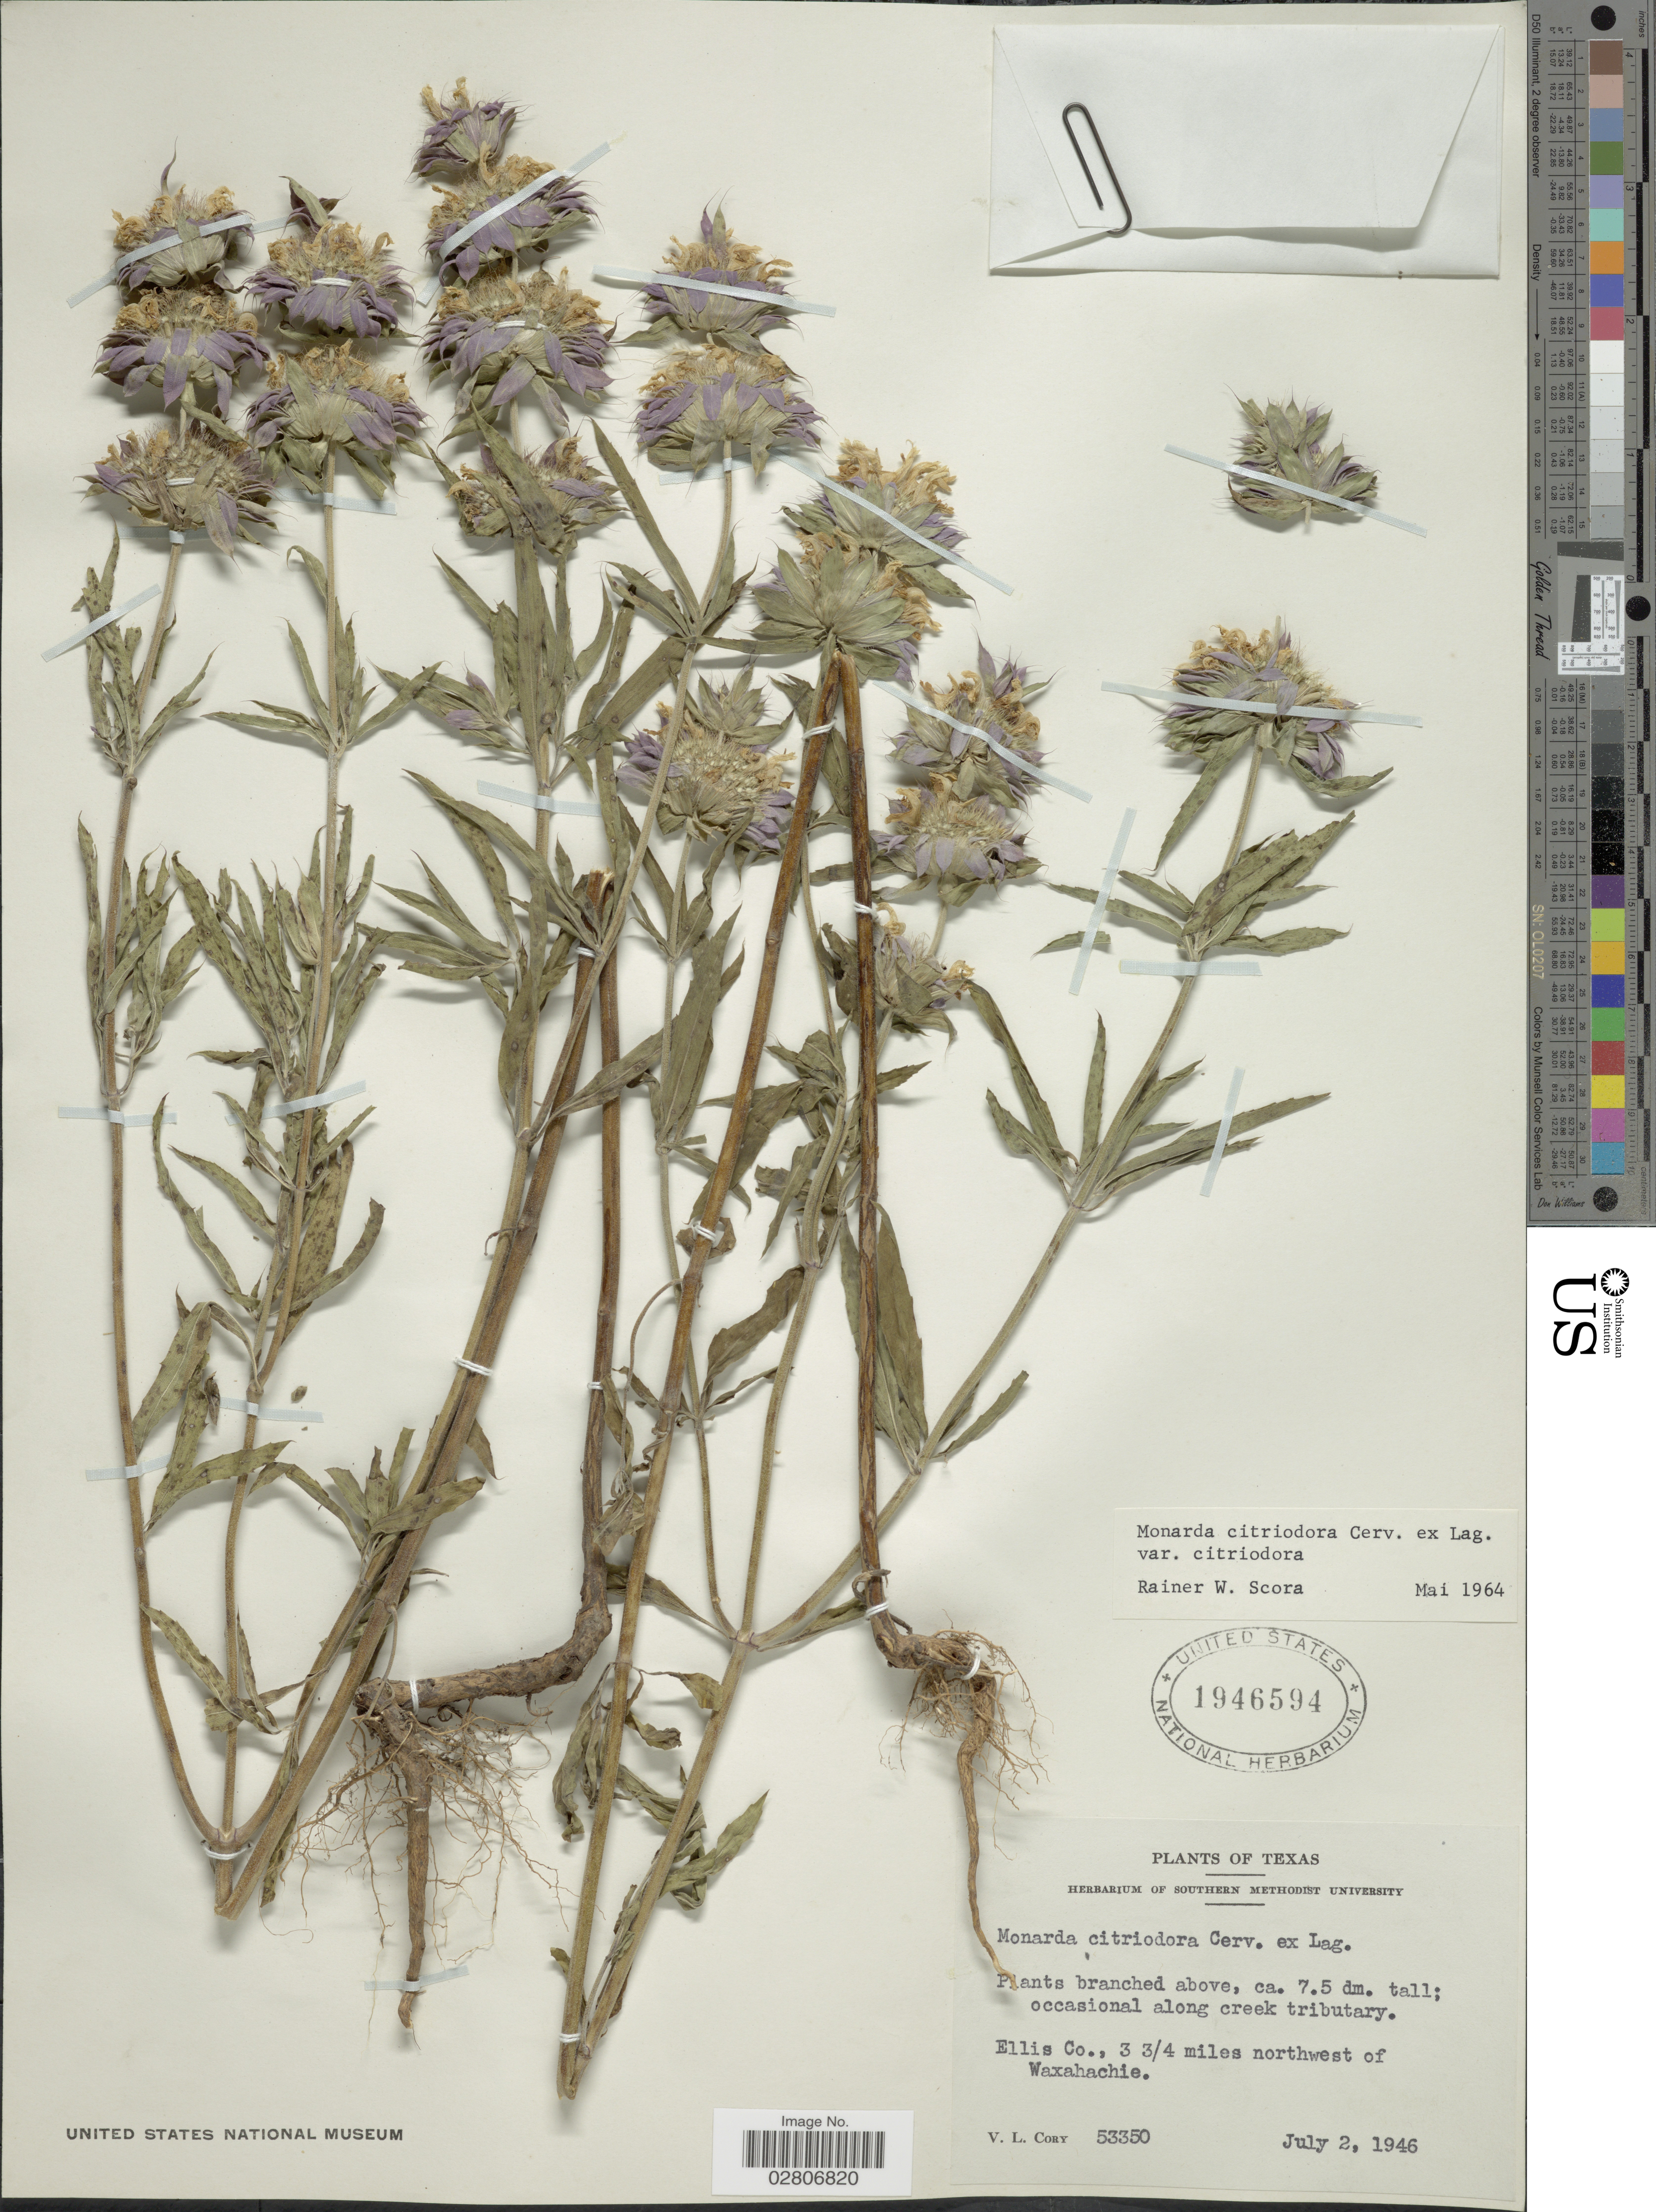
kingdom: Plantae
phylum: Tracheophyta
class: Magnoliopsida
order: Lamiales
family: Lamiaceae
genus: Monarda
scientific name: Monarda citriodora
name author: Cerv. ex Lag.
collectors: V. Cory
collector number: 53350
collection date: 1946-07-02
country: United States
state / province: Texas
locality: Ellis Co., 3 3/4 miles northwest of Waxahachie.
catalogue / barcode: US 1946594